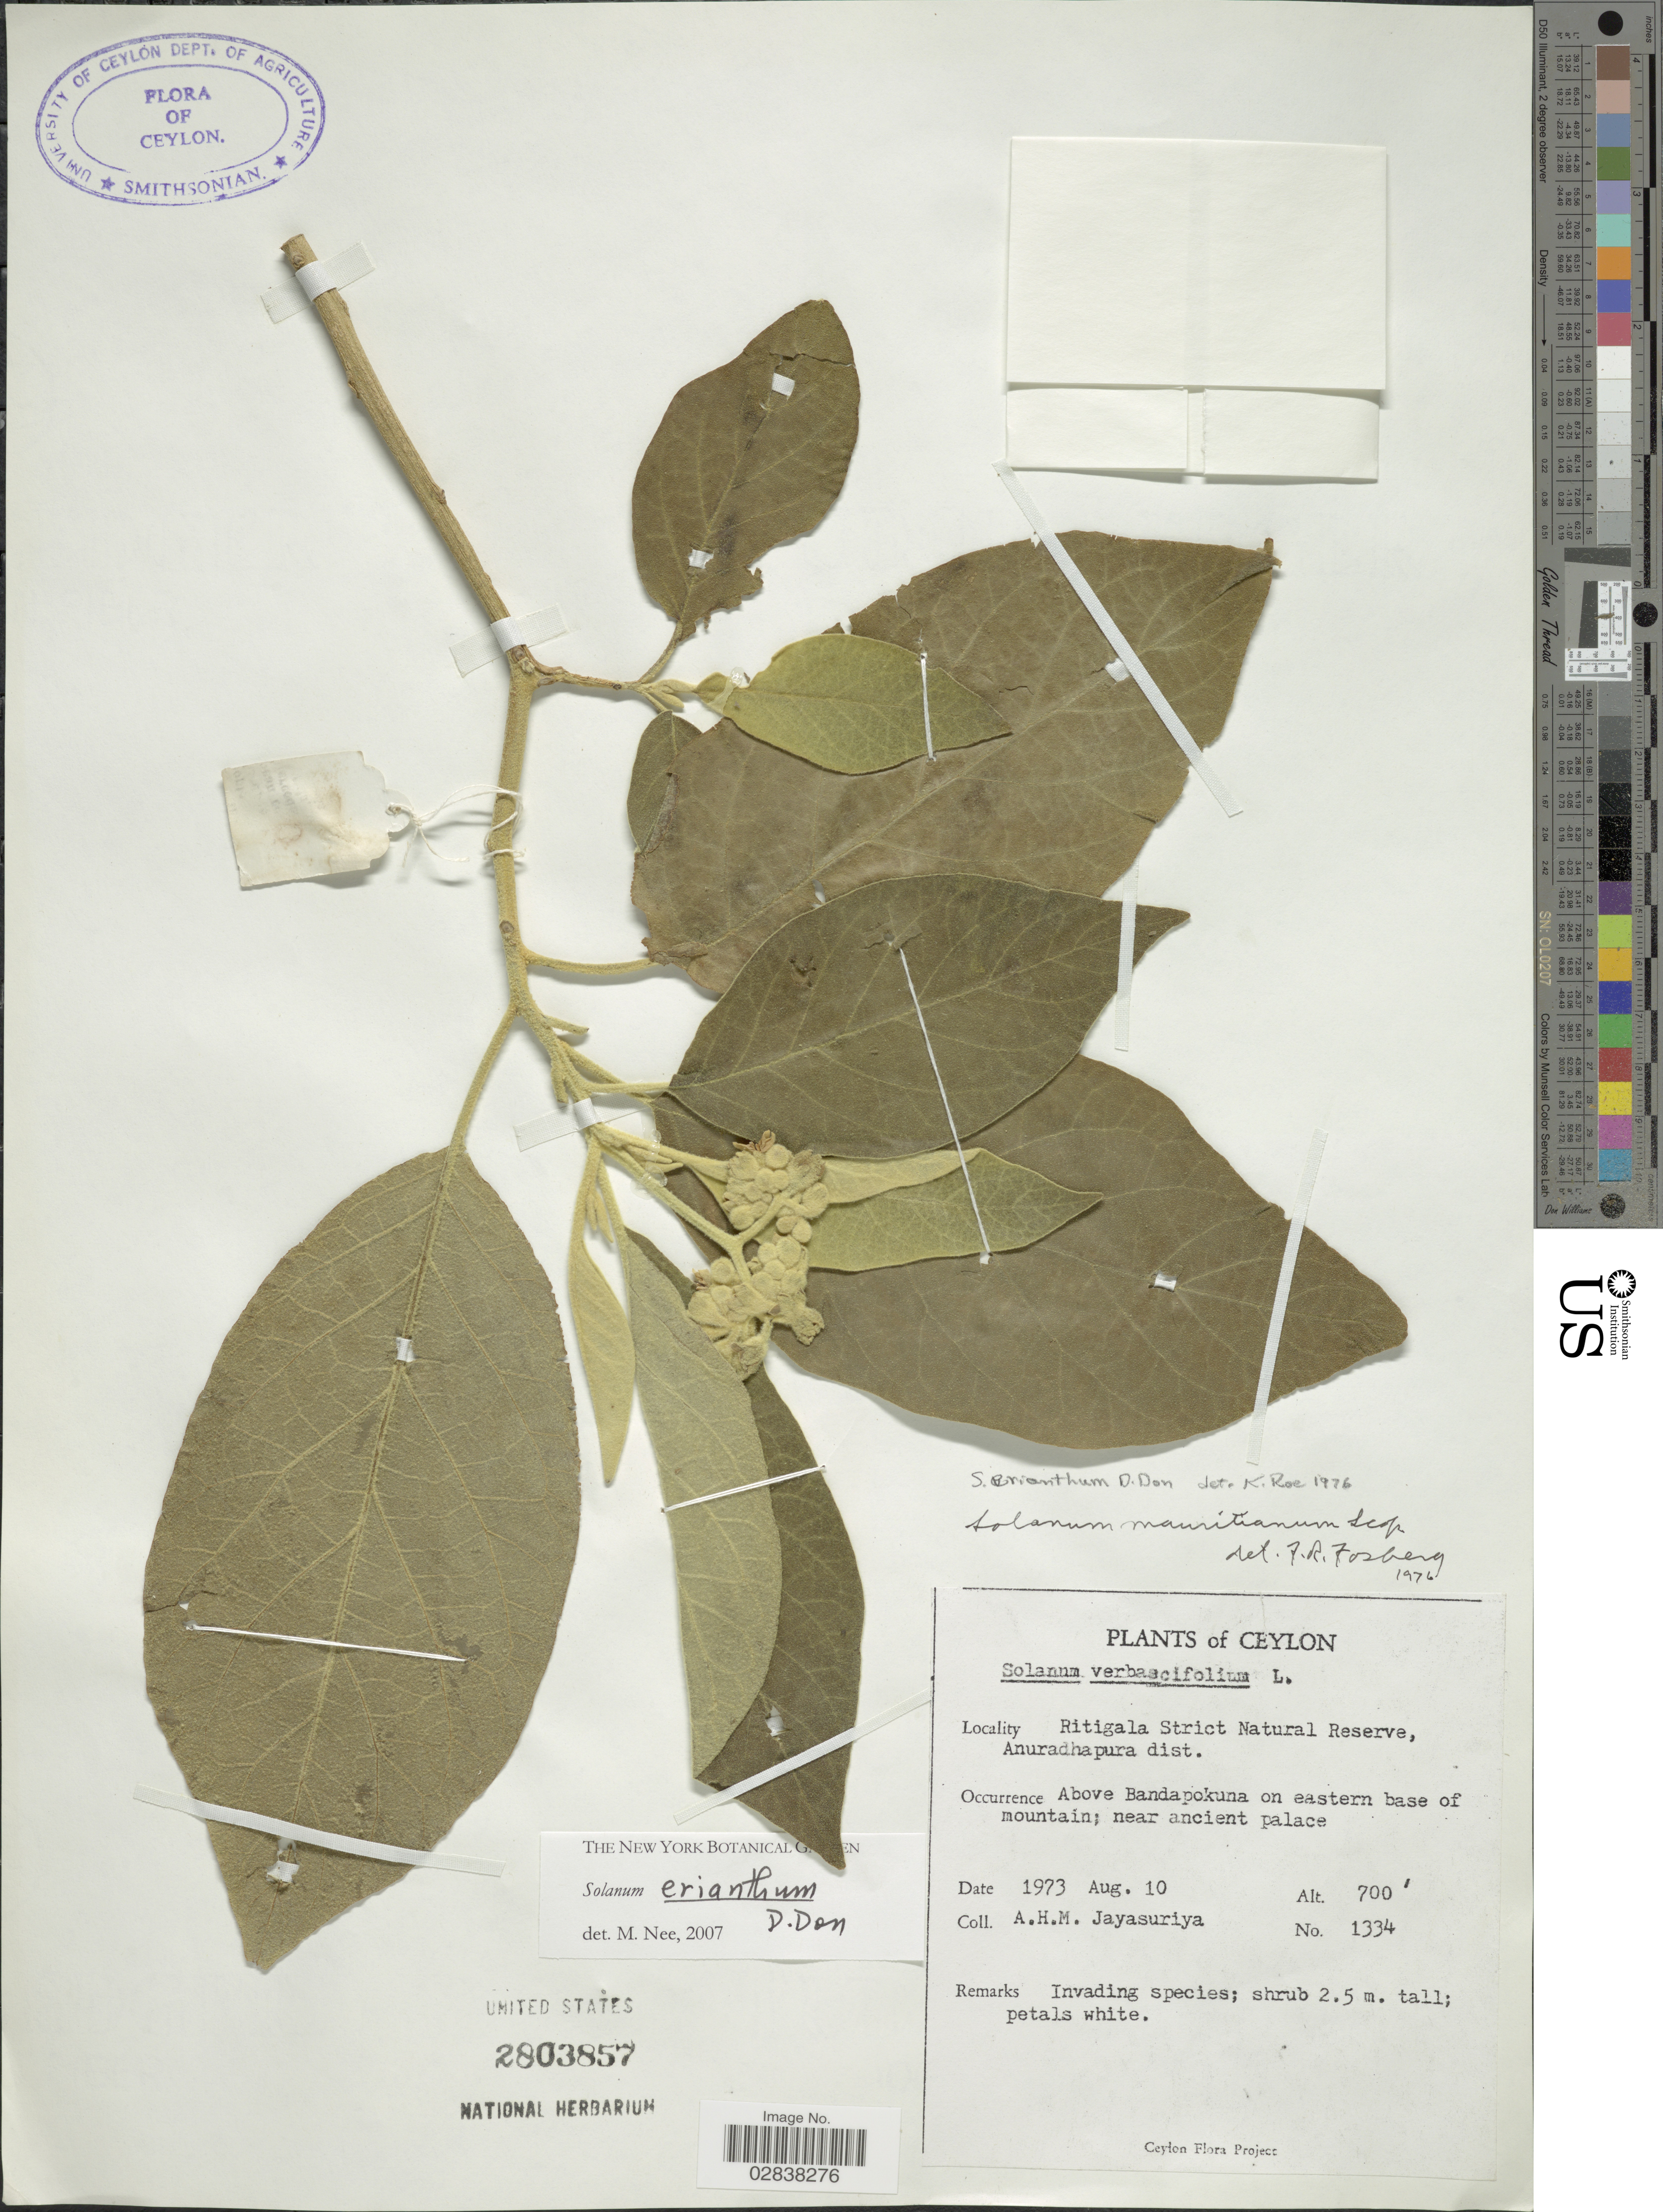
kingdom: Plantae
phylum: Tracheophyta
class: Magnoliopsida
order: Solanales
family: Solanaceae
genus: Solanum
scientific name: Solanum erianthum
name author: D. Don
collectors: A. H. Jayasuriya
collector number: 1334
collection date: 1973-08-10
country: Sri Lanka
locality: Ceylon, Ritigala Strict Natural Reserve, Anuradhapura dist., Above Bandapokuna on eastern base of mountain.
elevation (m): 213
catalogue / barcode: US 2803857